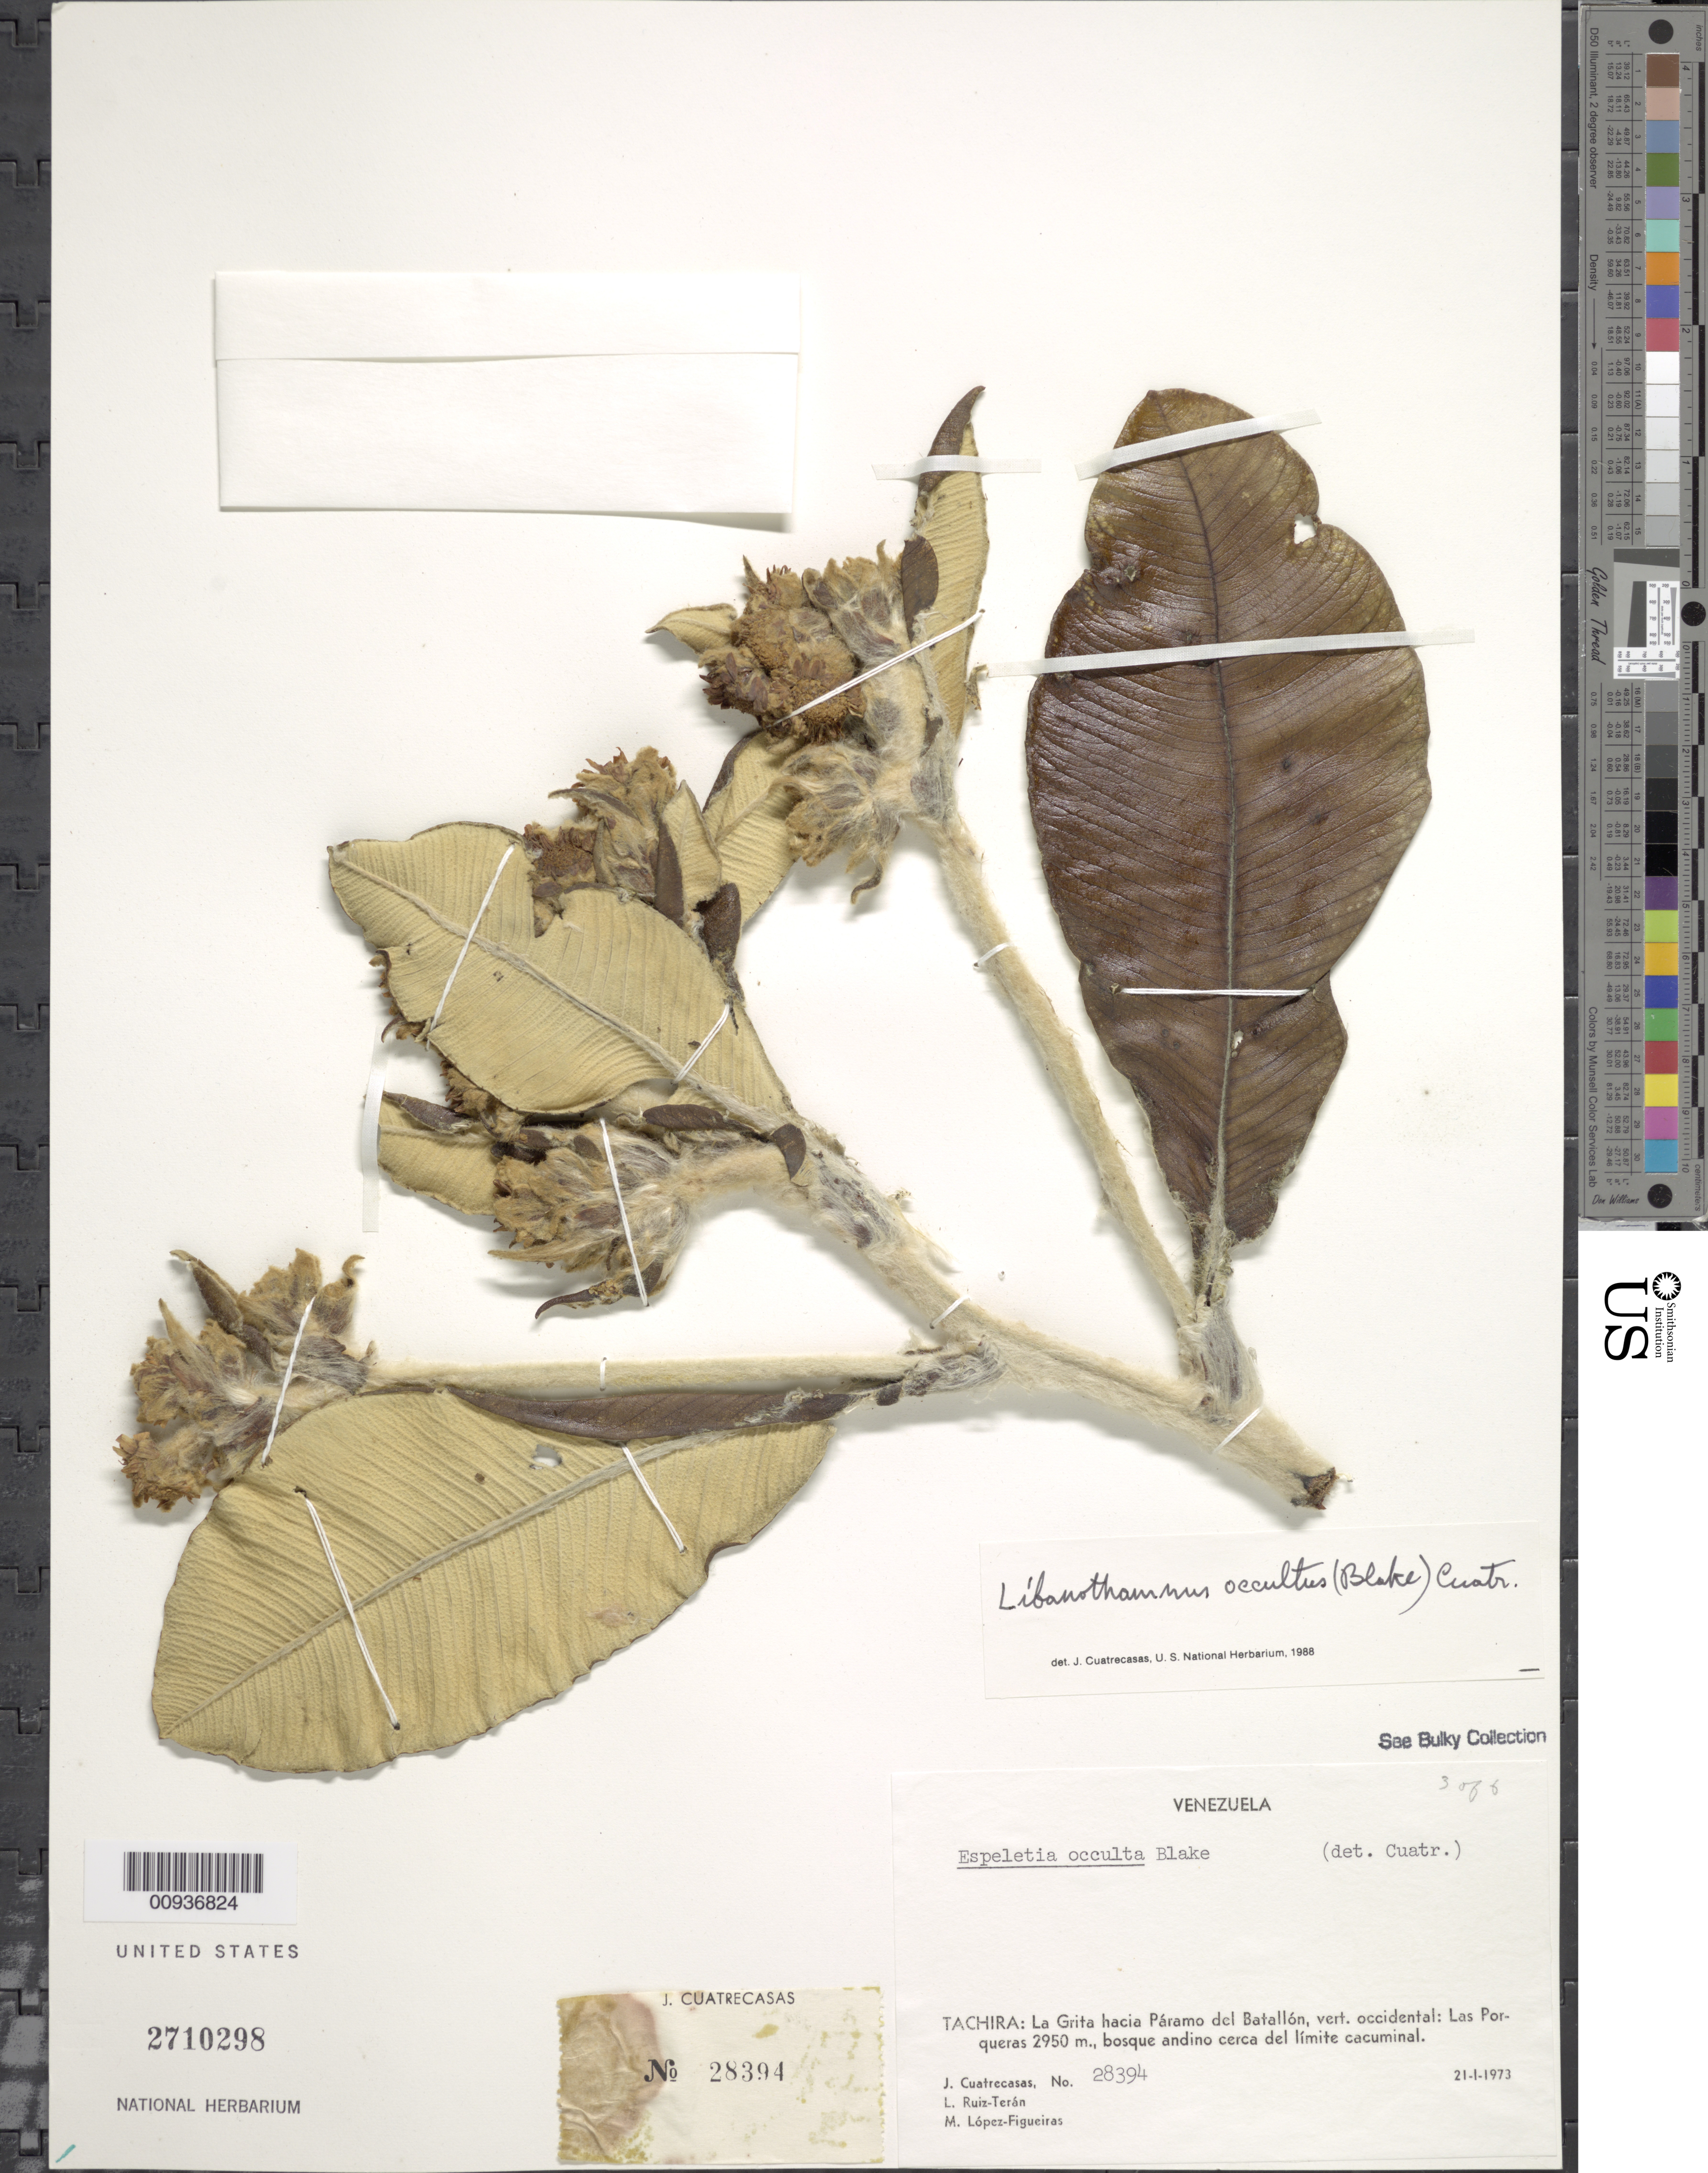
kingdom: Plantae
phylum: Tracheophyta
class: Magnoliopsida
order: Asterales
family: Asteraceae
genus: Libanothamnus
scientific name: Libanothamnus occultus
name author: (S.F. Blake) Cuatrec.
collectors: J. Cuatrecasas, L. E. Ruíz-Terán & M. López Figueiras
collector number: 28394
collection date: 1973-01-21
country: Venezuela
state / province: Tachira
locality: La Grita hacia Paramo del Batallon, vert. occidental, Las Porqueras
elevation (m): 2950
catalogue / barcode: US 2710298